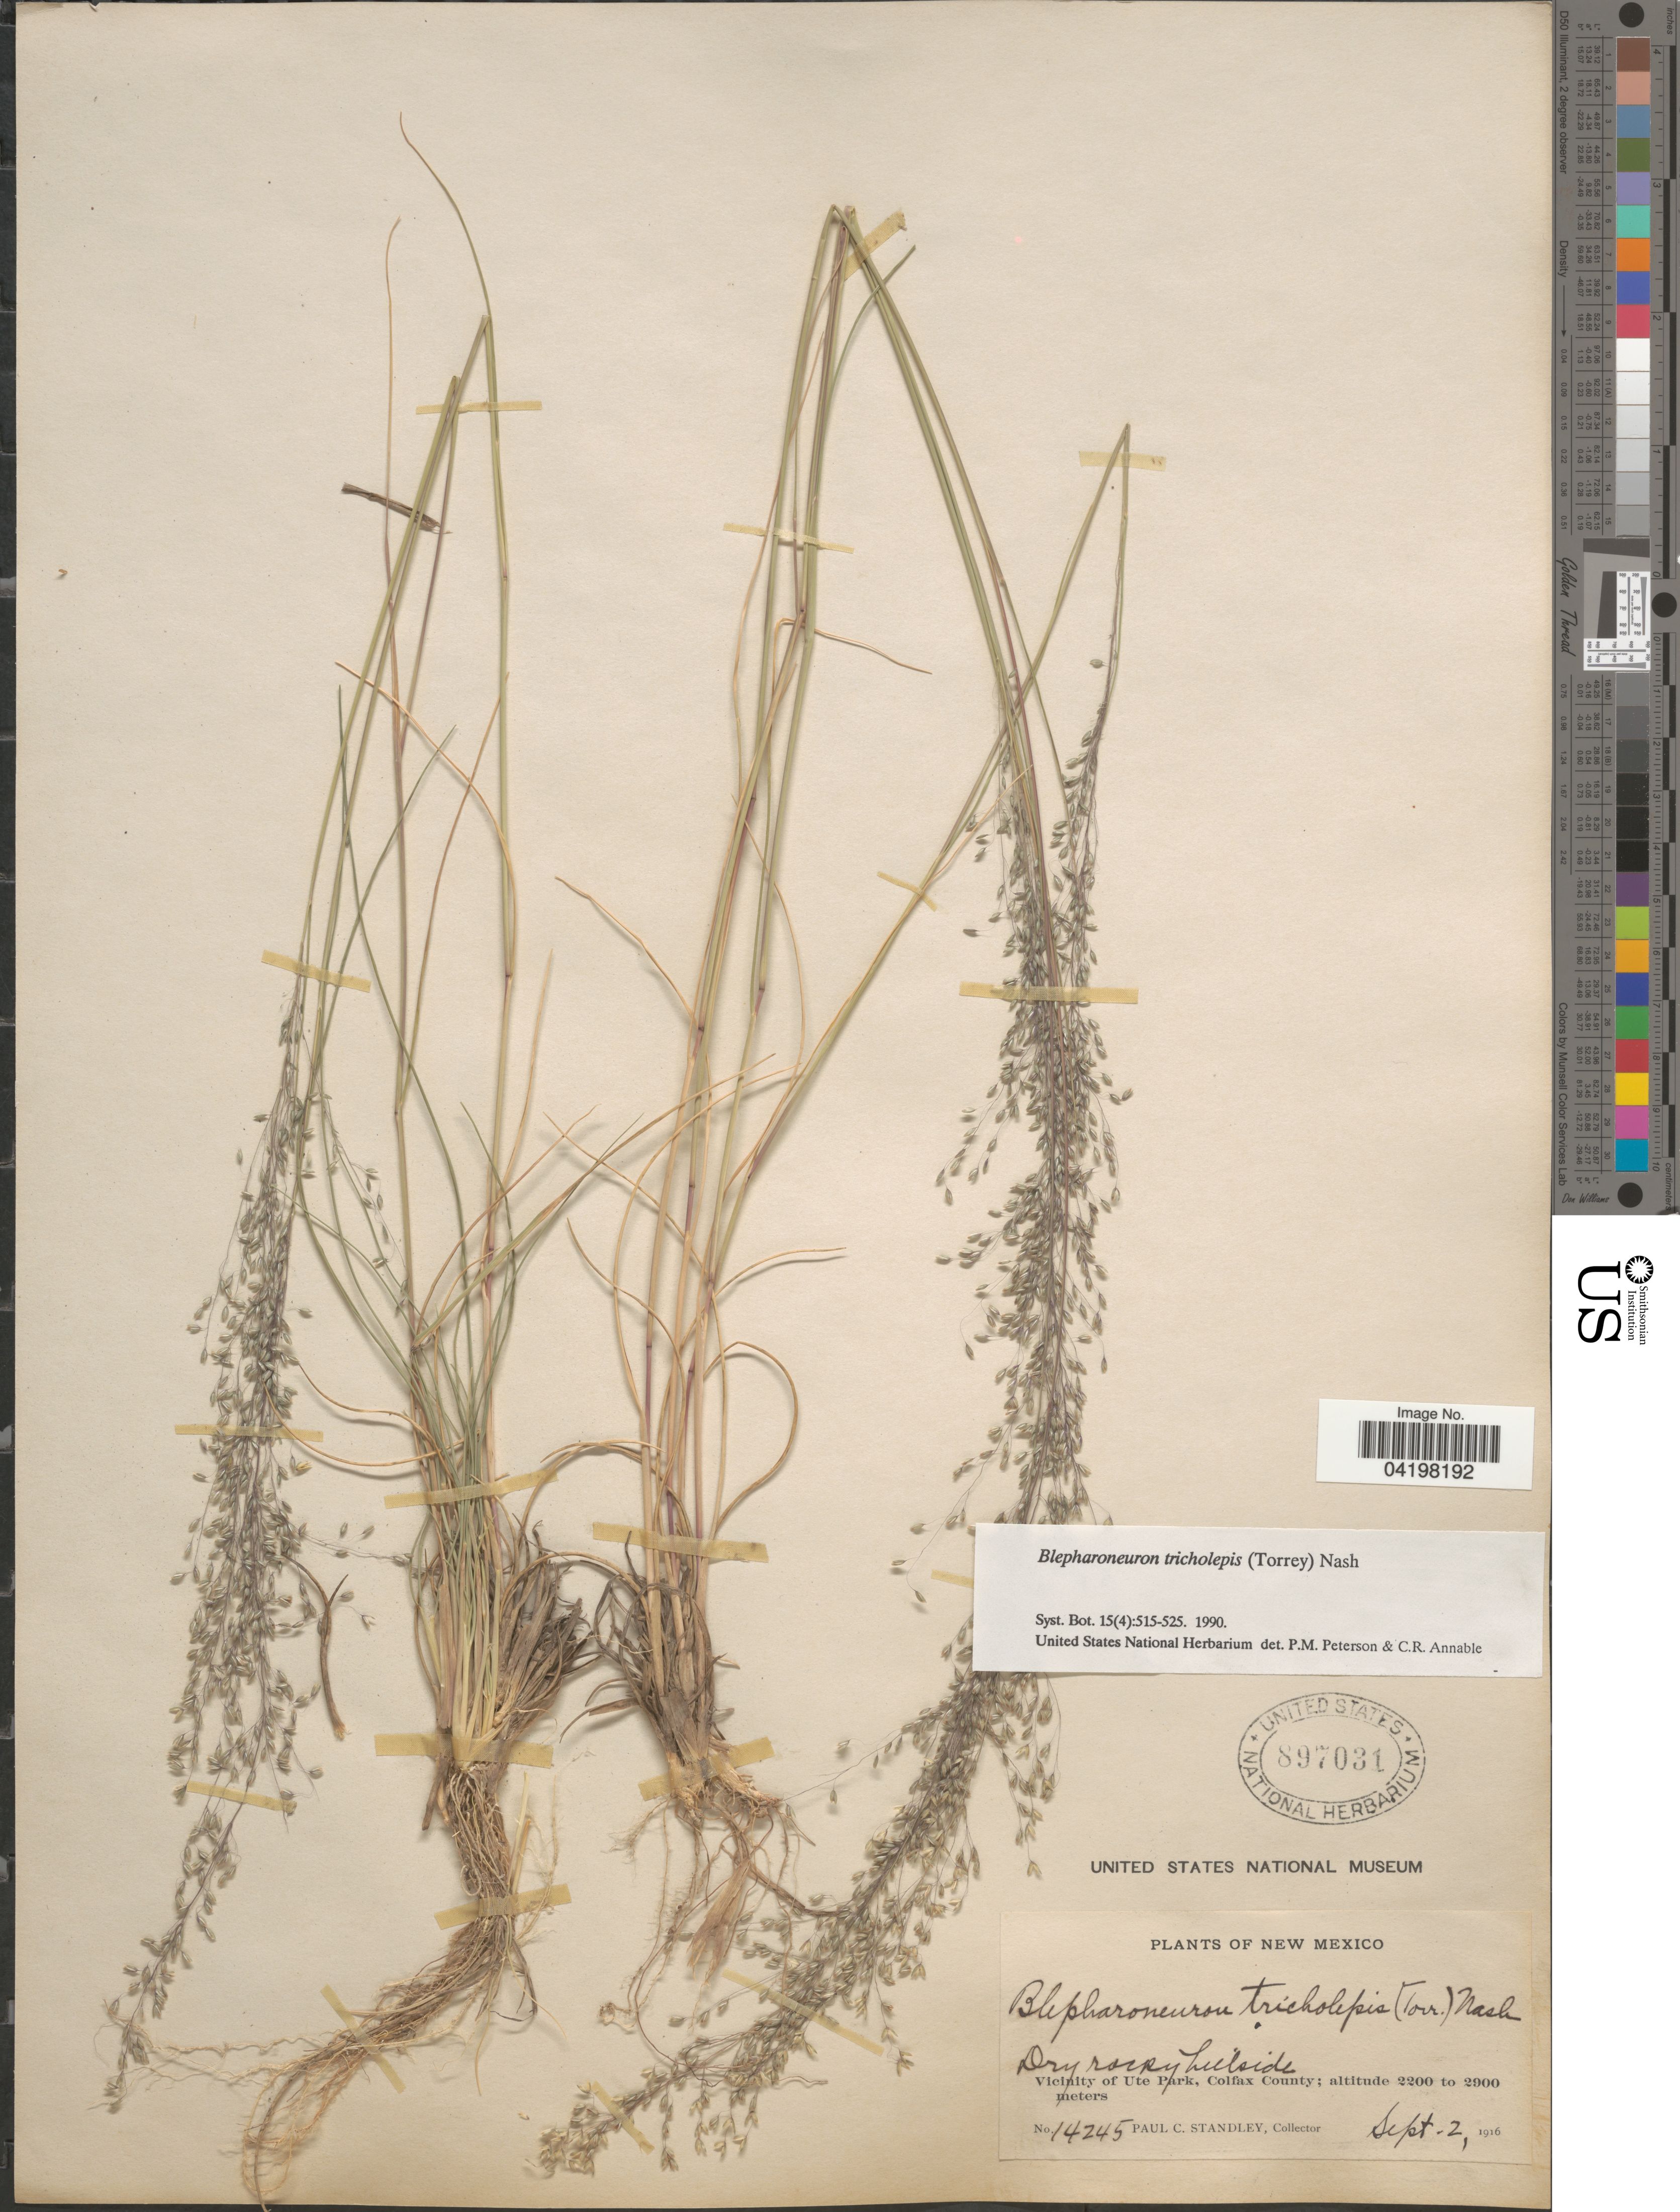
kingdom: Plantae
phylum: Tracheophyta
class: Liliopsida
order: Poales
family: Poaceae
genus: Muhlenbergia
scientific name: Muhlenbergia tricholepis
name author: (Torr.) Columbus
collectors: P. C. Standley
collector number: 14245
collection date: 1916-09-02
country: United States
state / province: New Mexico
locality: Vicinity of Ute Park, Colfax County.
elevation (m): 2200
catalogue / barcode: US 897031